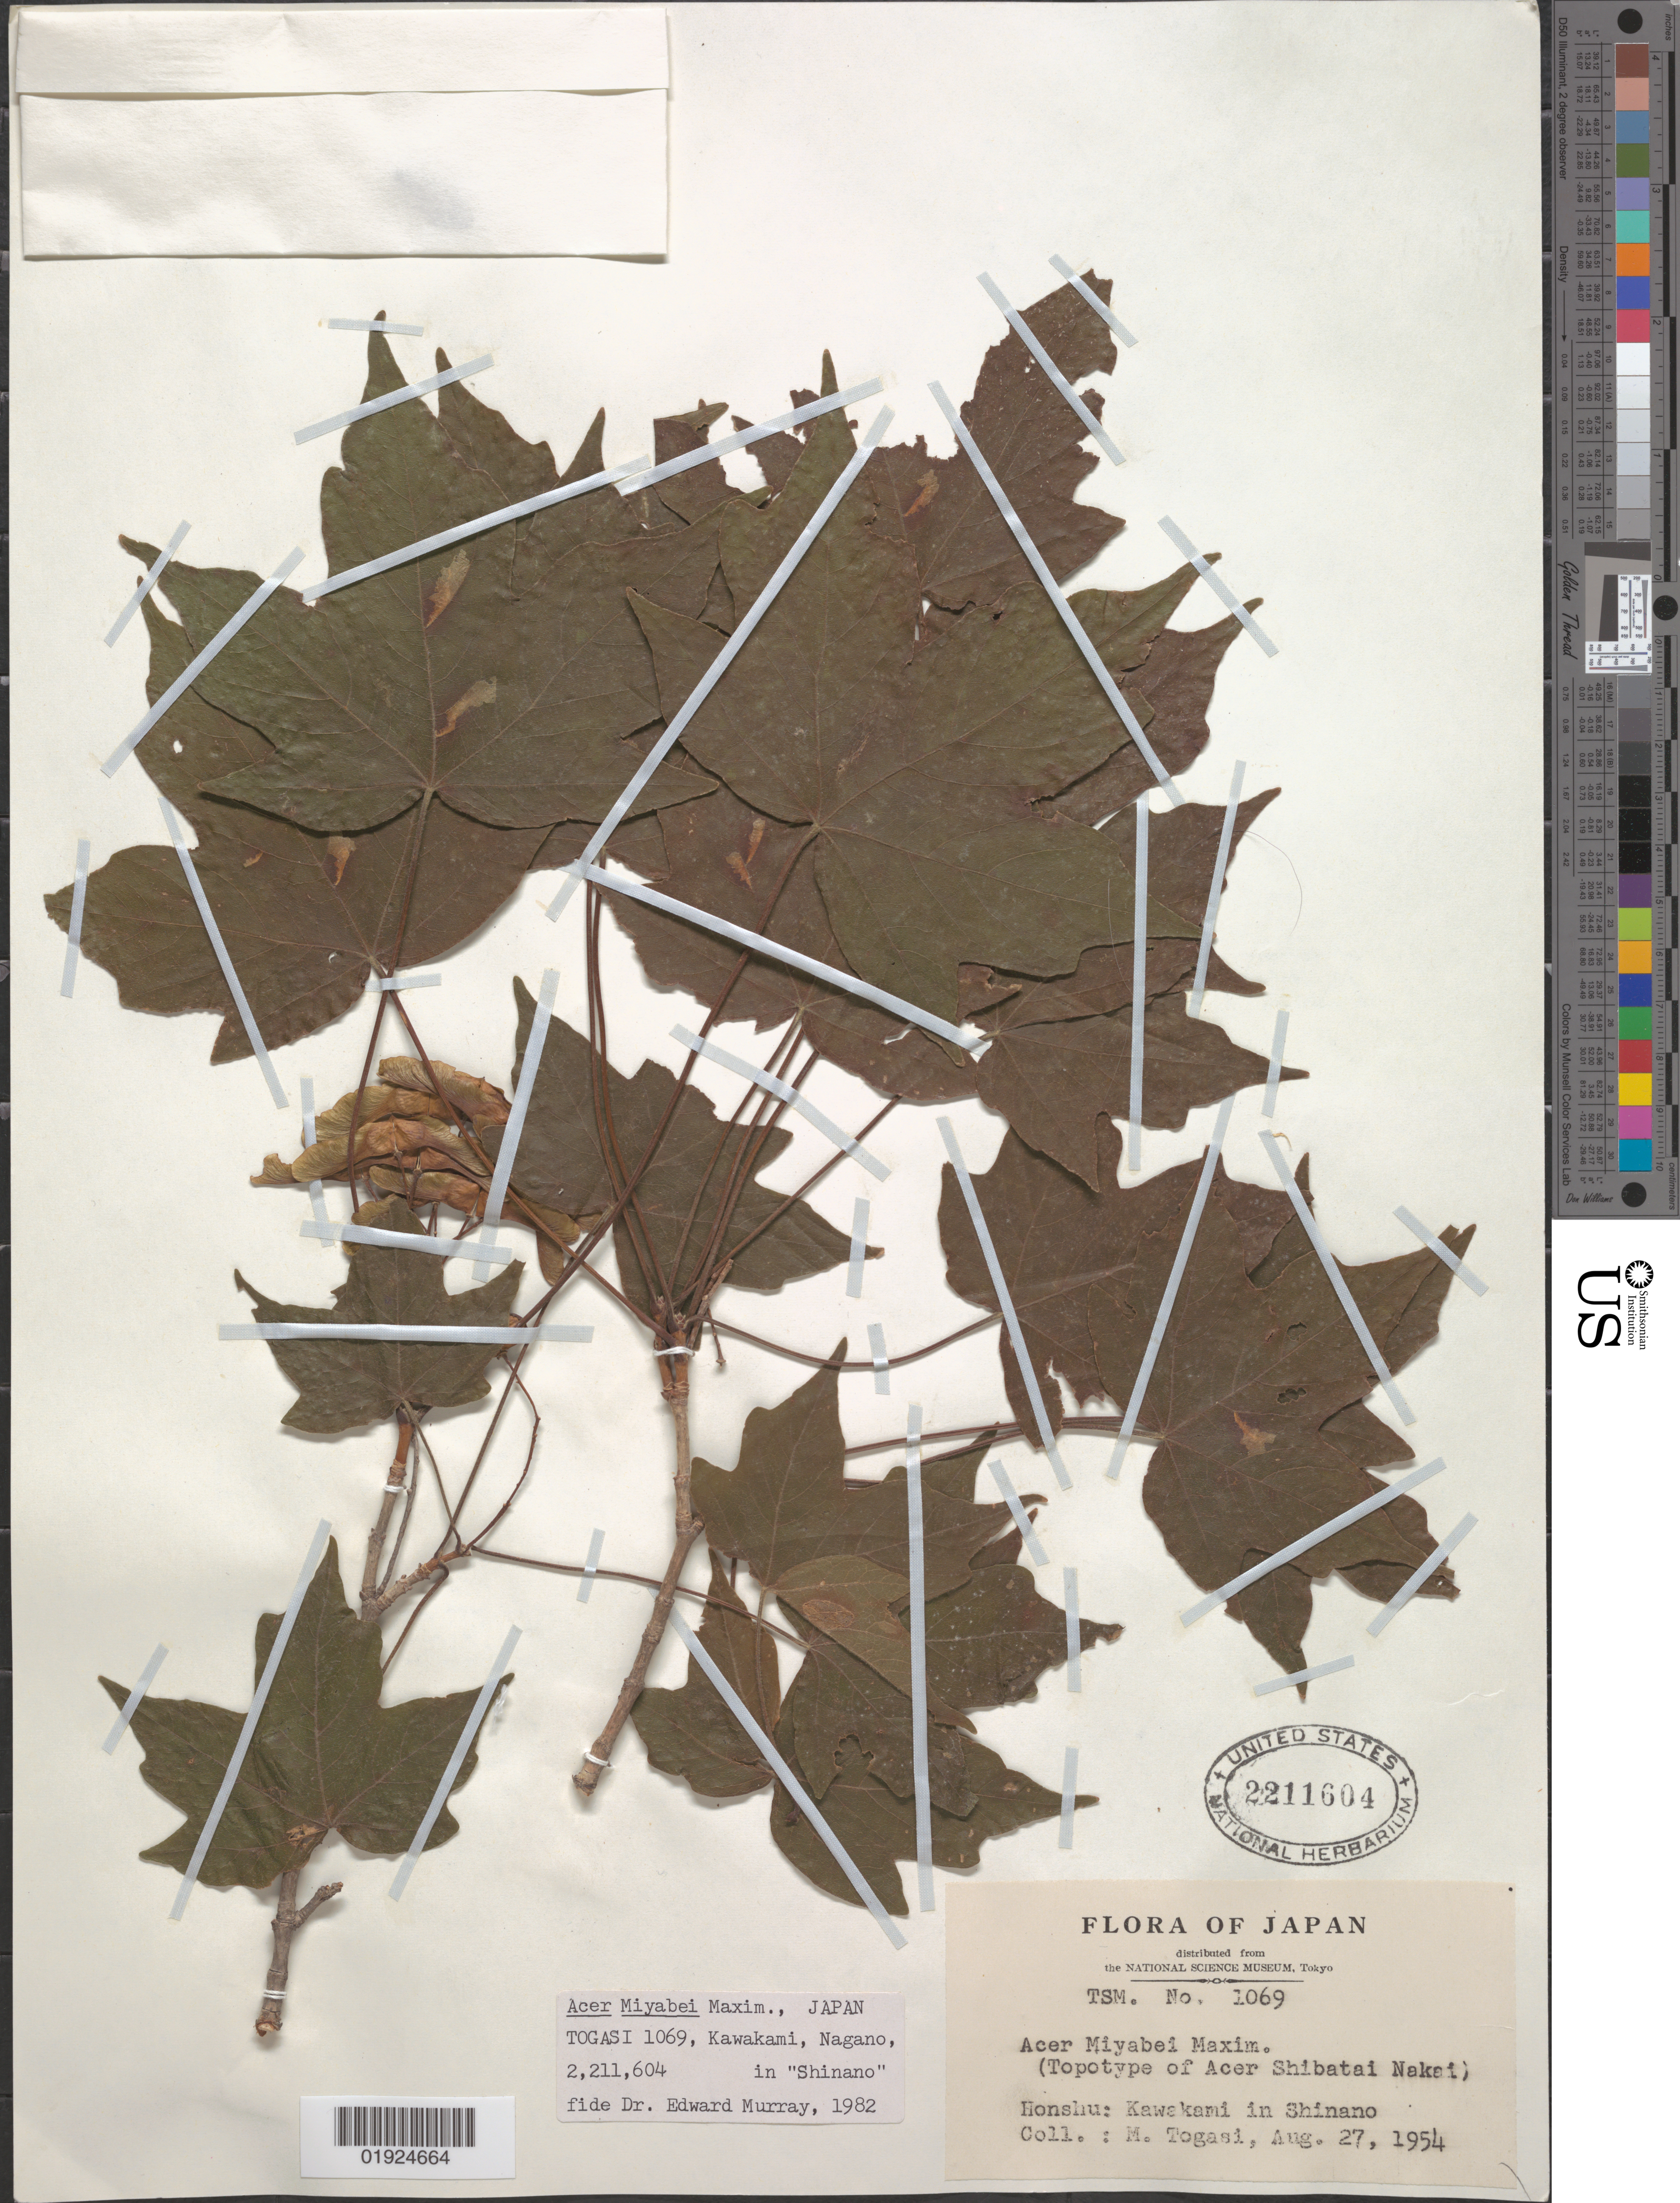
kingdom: Plantae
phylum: Tracheophyta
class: Magnoliopsida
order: Sapindales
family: Sapindaceae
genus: Acer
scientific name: Acer miyabei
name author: Maxim.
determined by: Murray, Edward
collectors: M. Togasi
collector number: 1069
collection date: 1954-08-27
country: Japan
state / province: Nagano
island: Honshu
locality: Kawakami in Shinano [Nagano]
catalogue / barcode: US 2211604